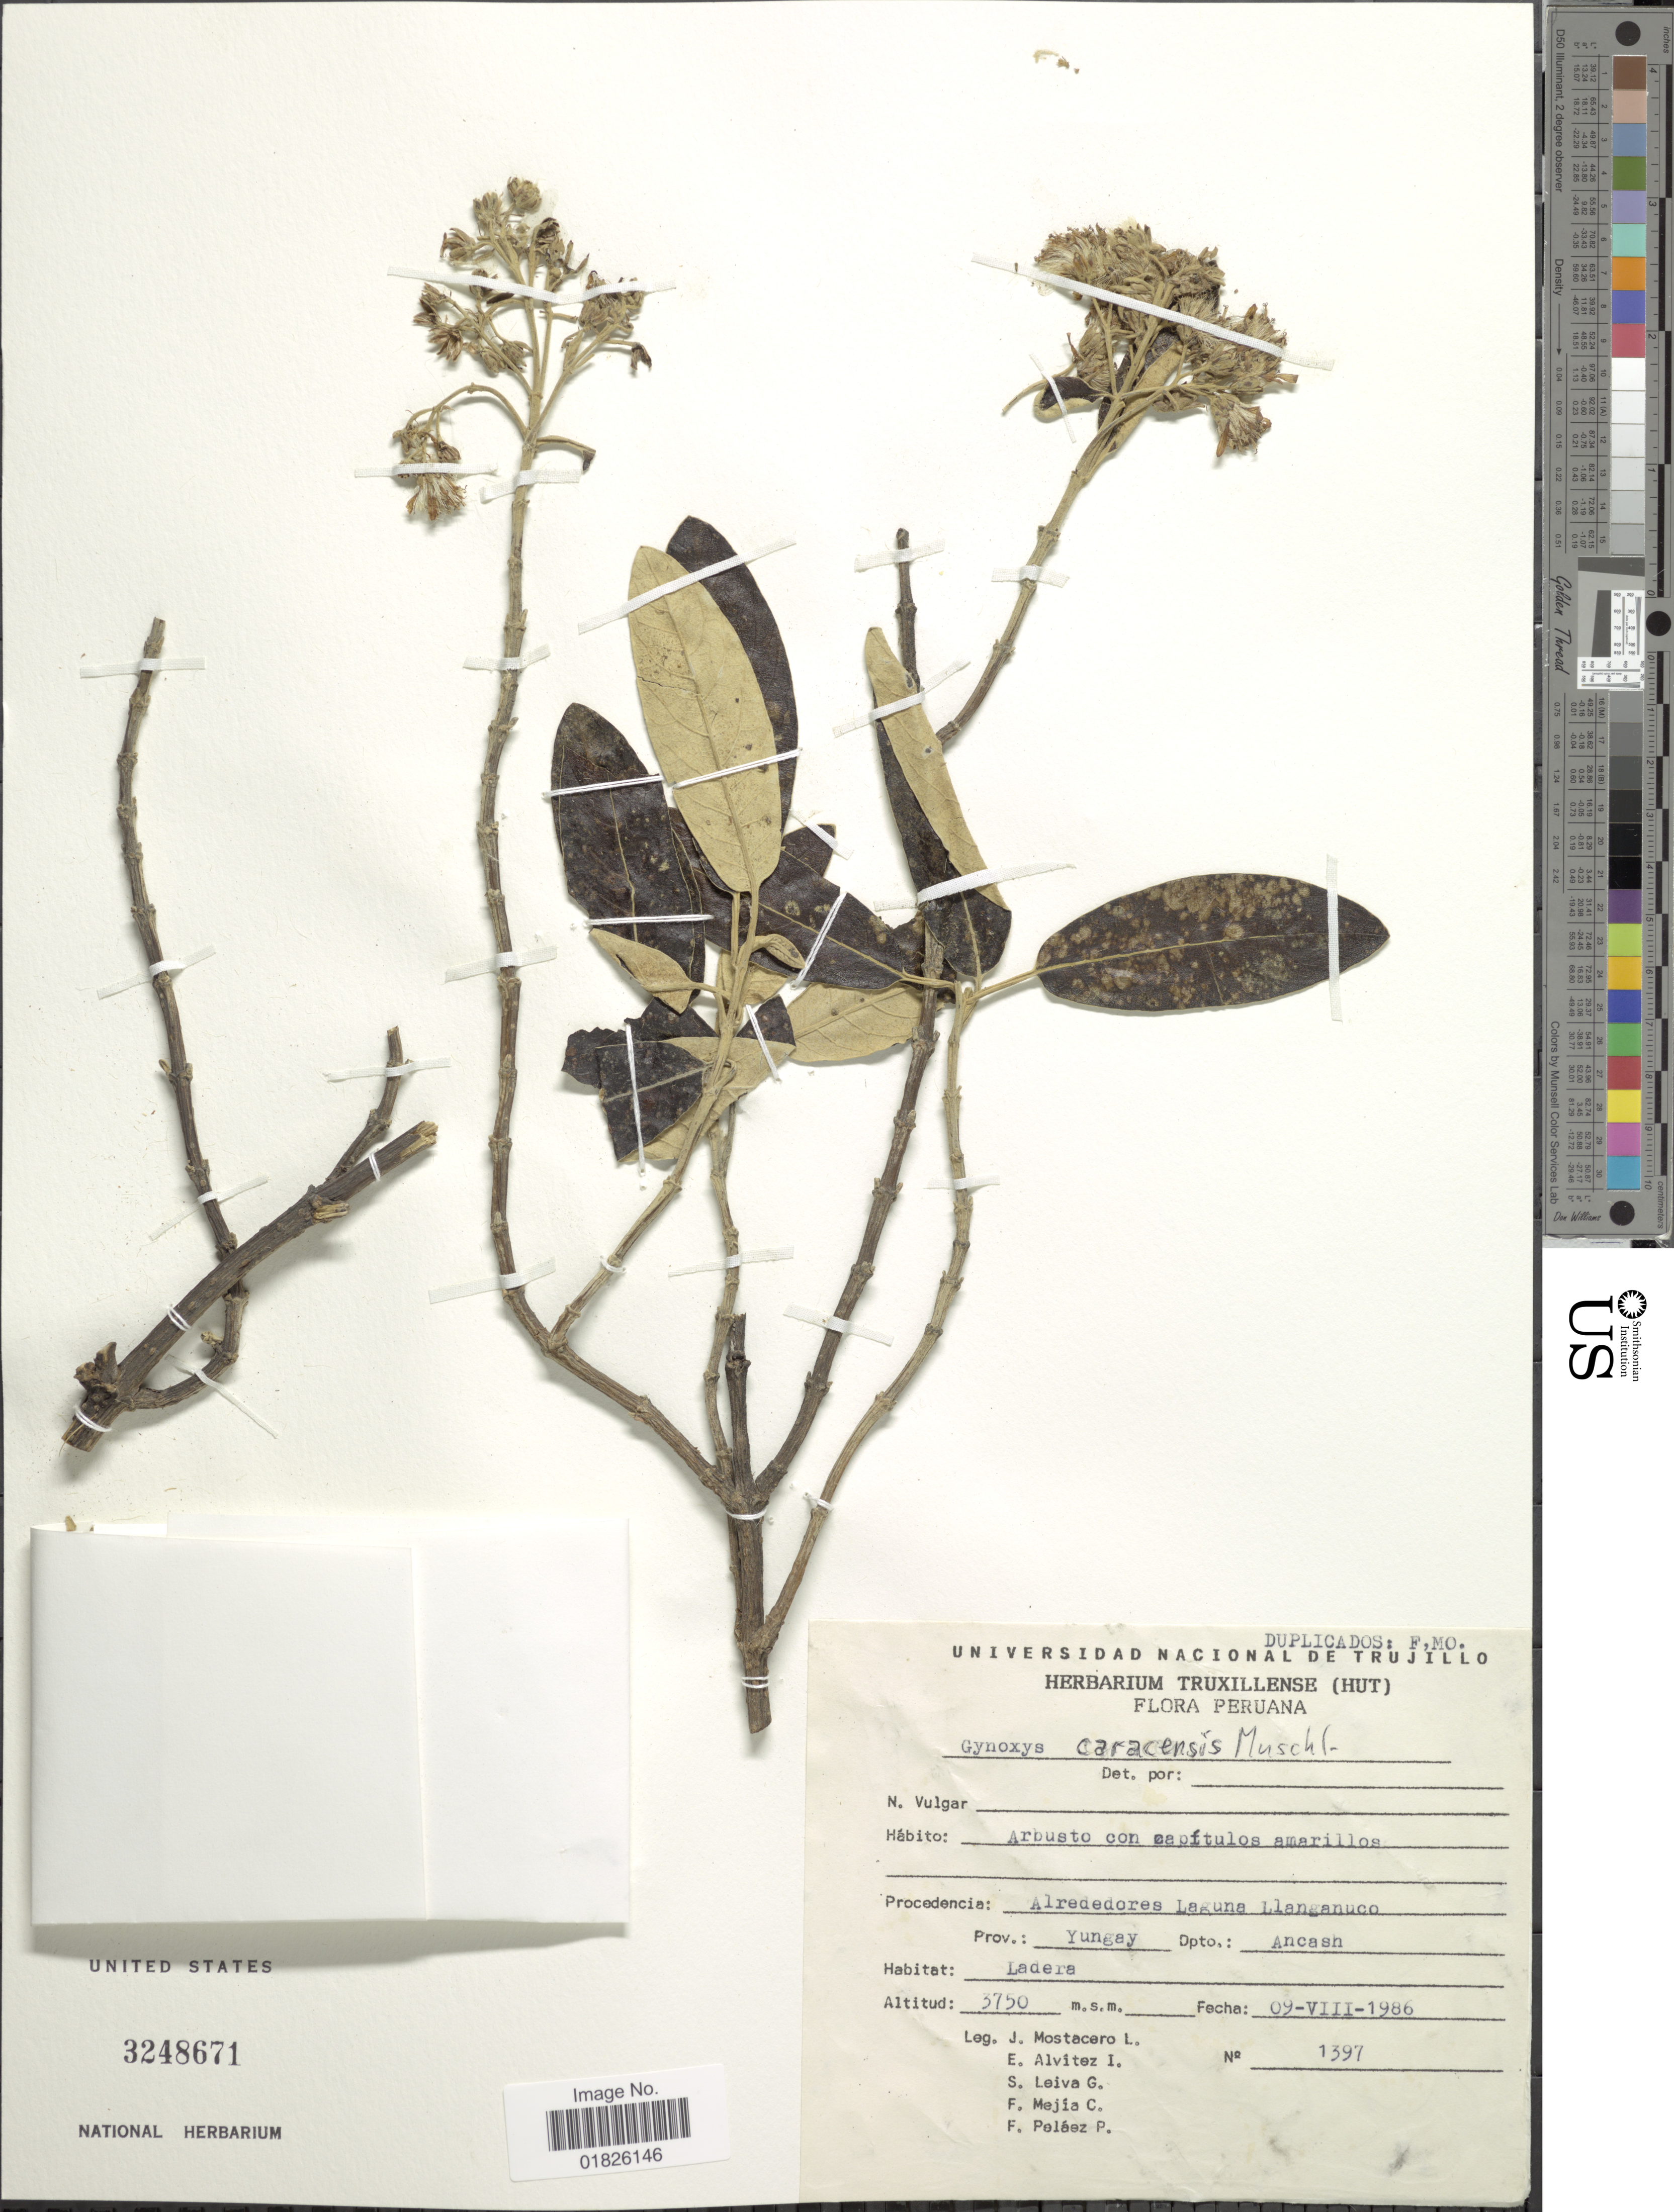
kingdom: Plantae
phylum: Tracheophyta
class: Magnoliopsida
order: Asterales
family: Asteraceae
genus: Gynoxys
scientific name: Gynoxys caracensis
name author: Muschl.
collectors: J. Mostacero L., S. Leiva G., F. Mejia C. & F. Pelaez P.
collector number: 1397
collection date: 1986-08-09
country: Peru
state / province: Ancash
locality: Alrededores Laguna Llanganuco Prov. Yungay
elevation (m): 3750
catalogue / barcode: US 3248671